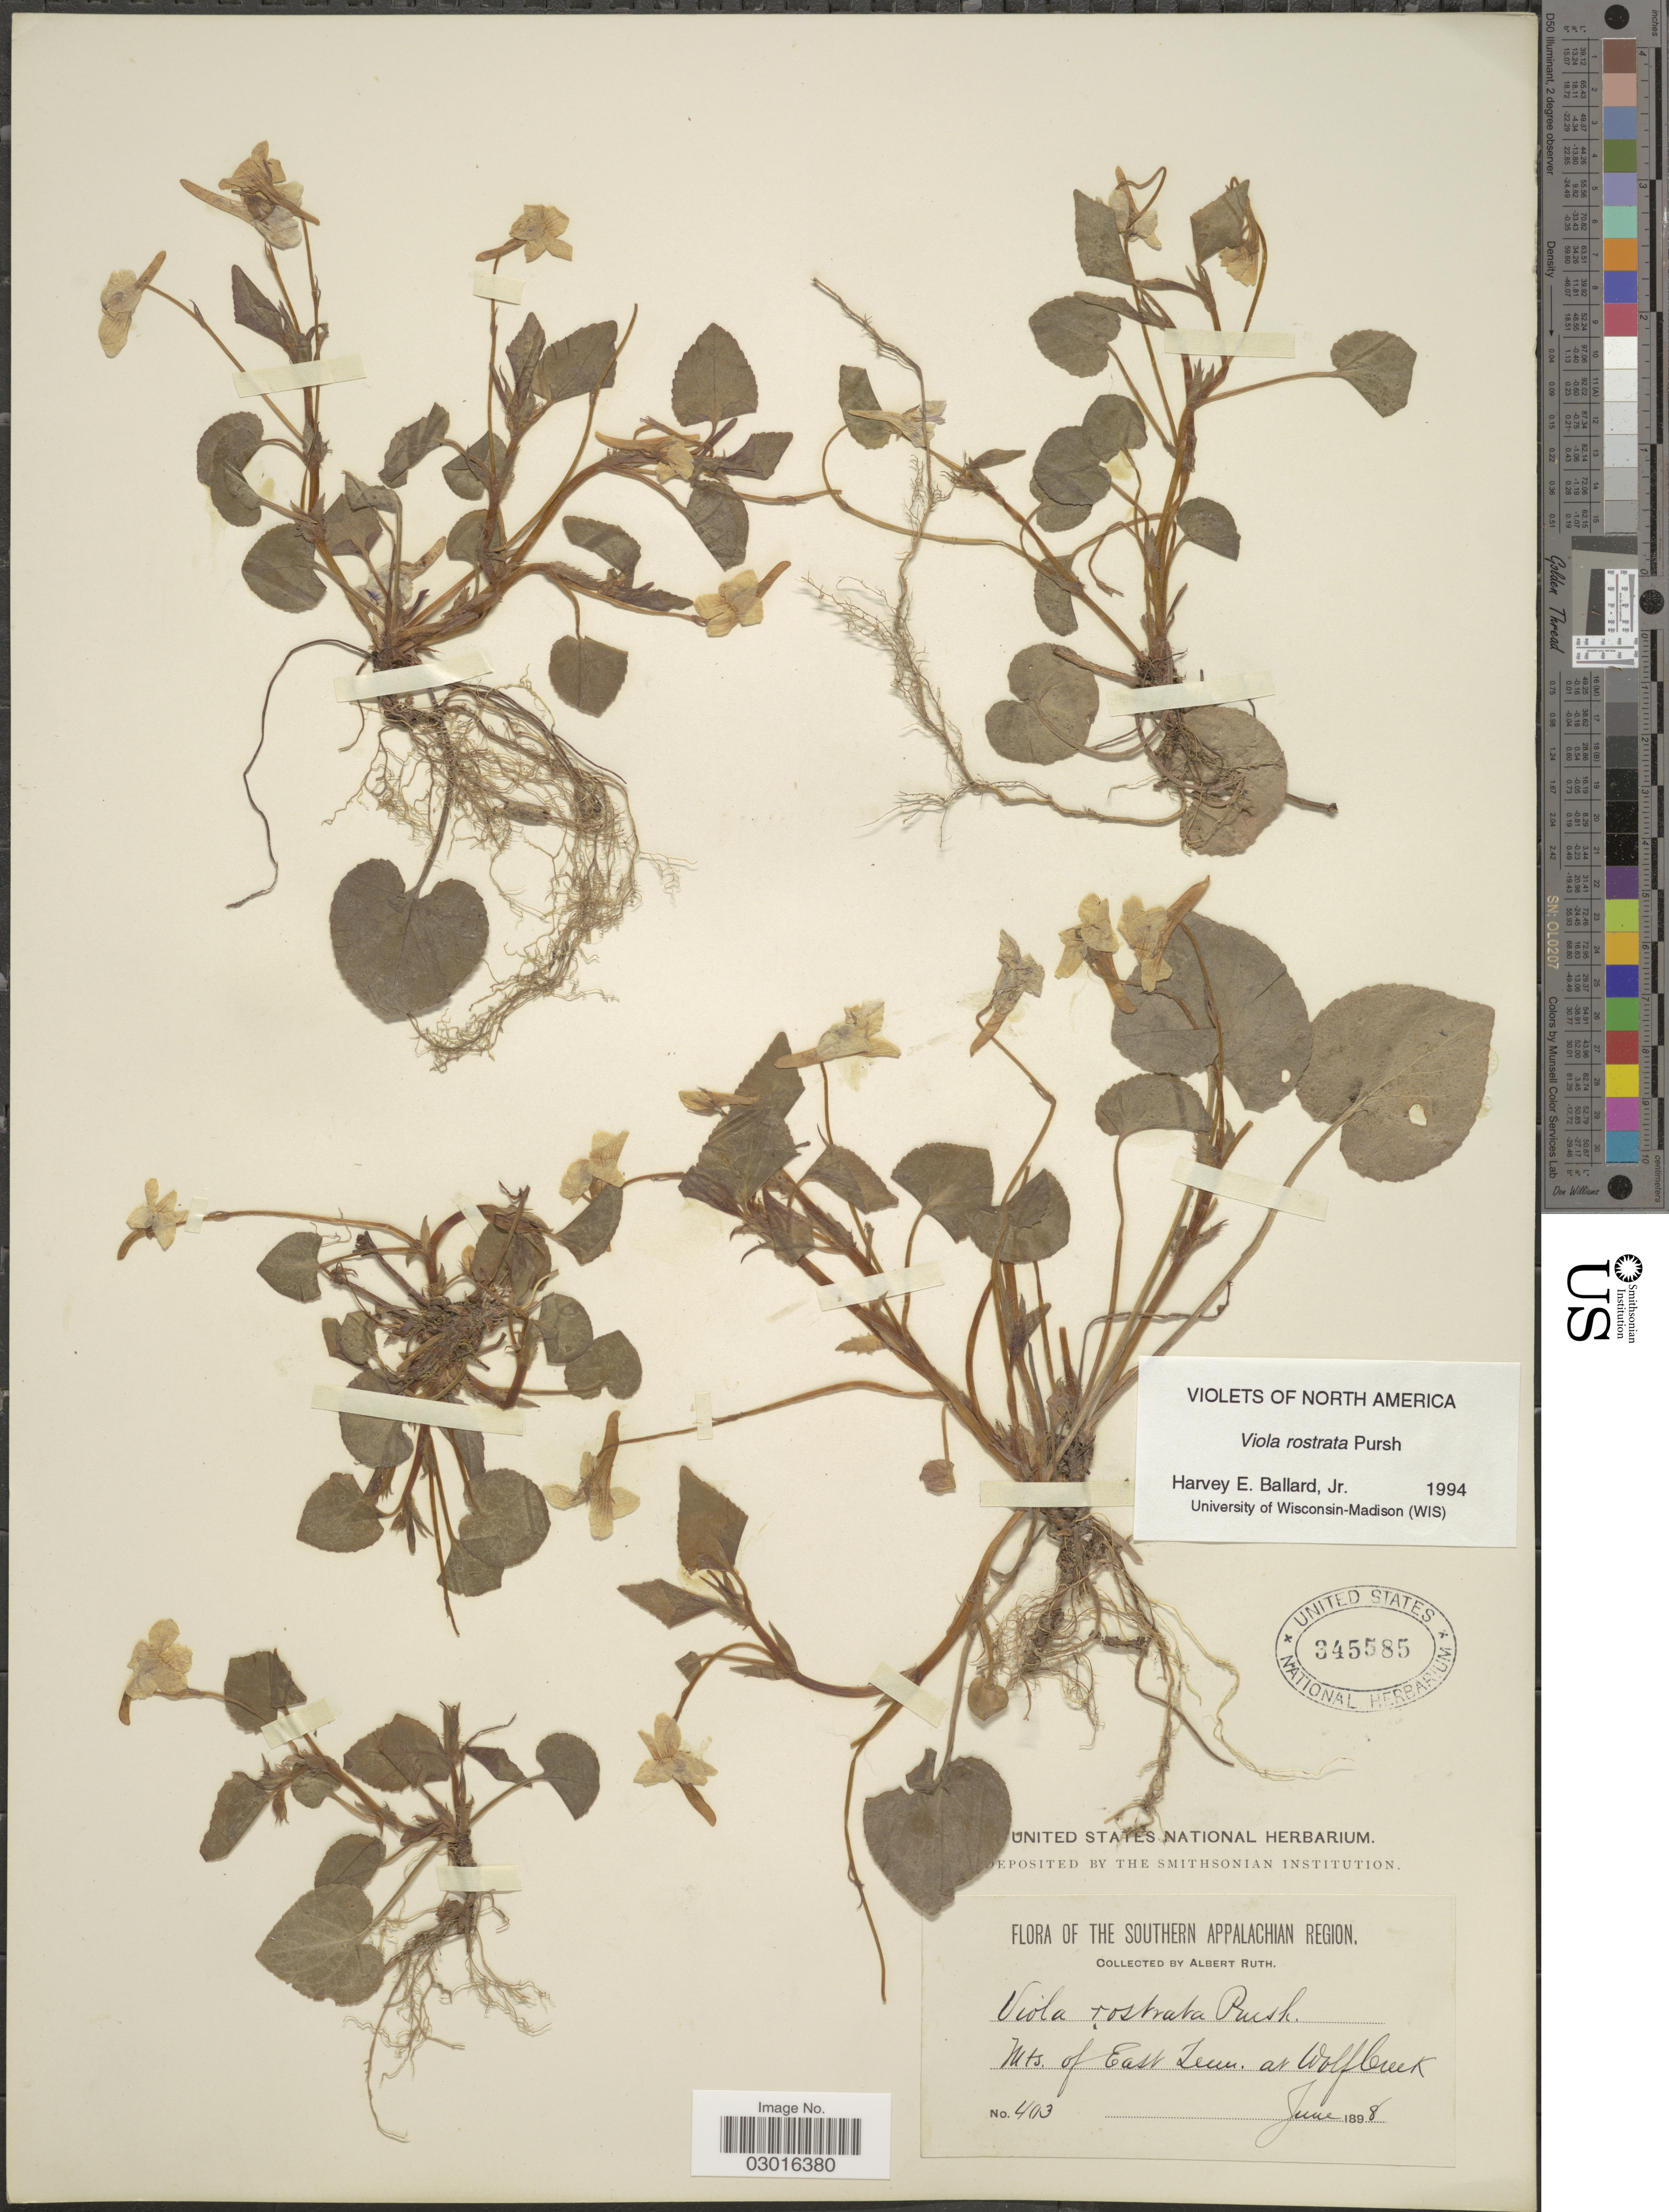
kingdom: Plantae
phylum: Tracheophyta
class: Magnoliopsida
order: Malpighiales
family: Violaceae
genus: Viola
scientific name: Viola rostrata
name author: Pursh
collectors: A. Ruth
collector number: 403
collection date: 1898-06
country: United States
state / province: Tennessee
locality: Southern Appalachian Region. Mts. of East Tenn. at Wolf Creek.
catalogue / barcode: US 345585